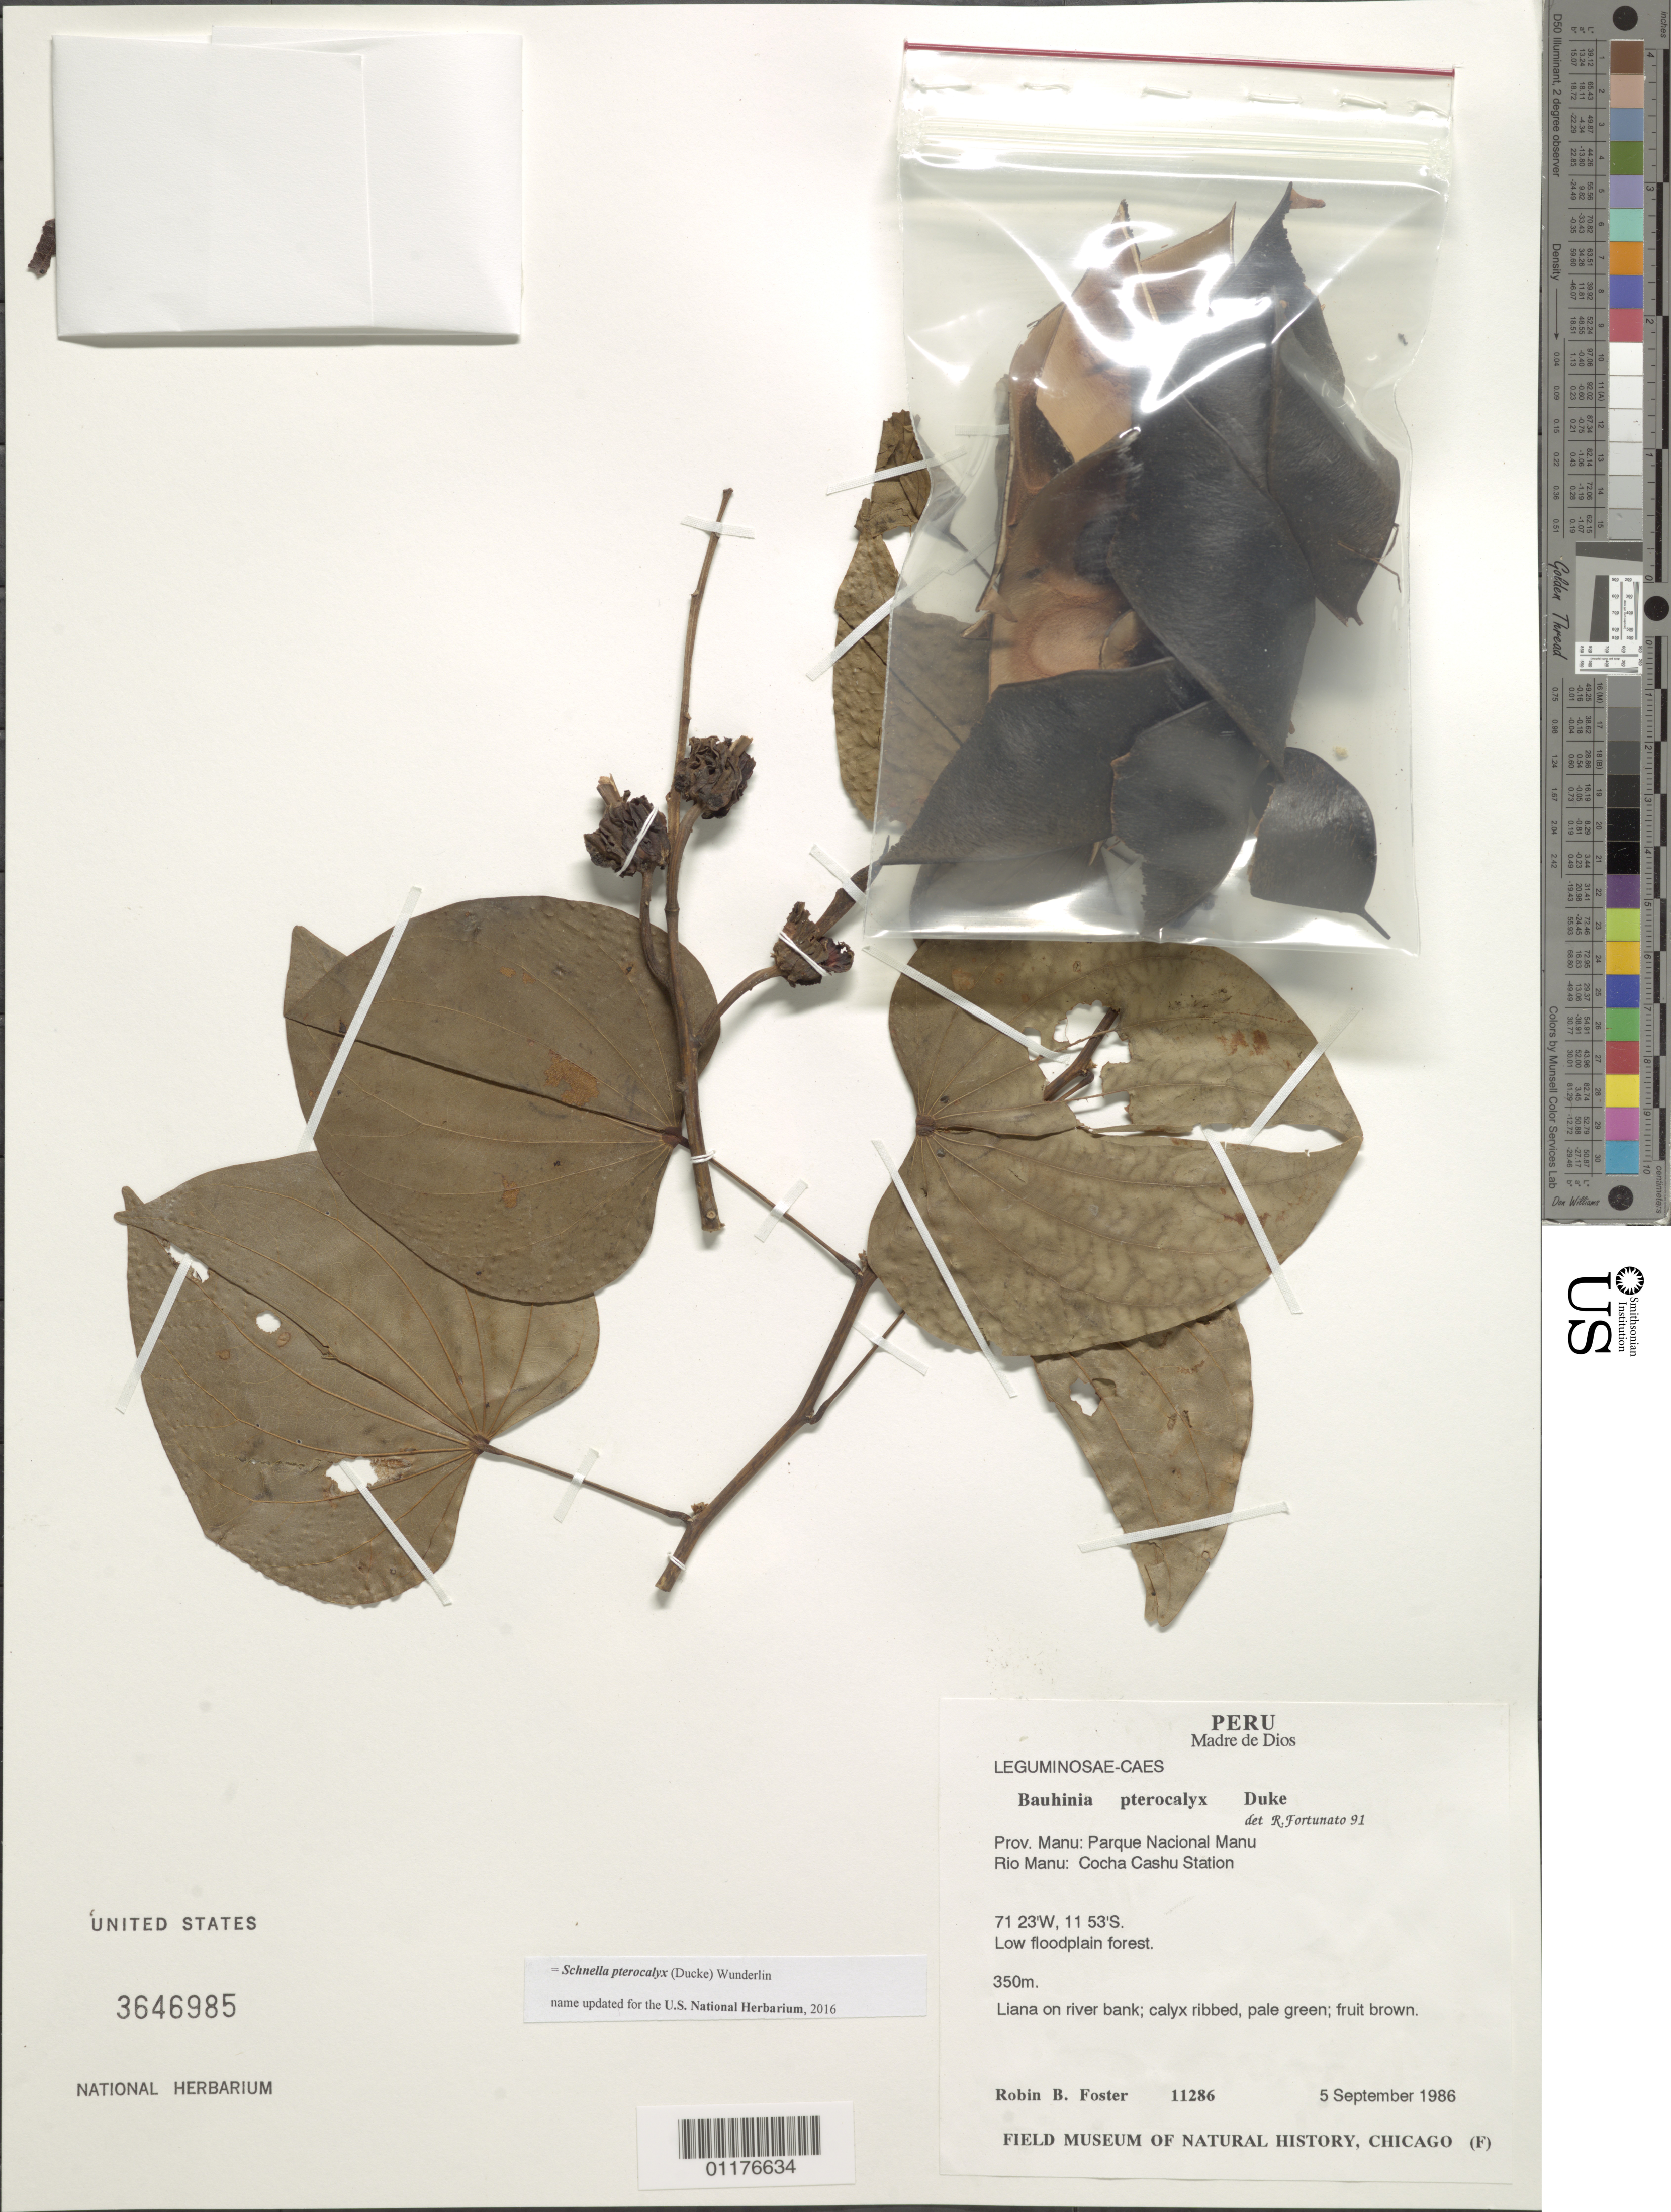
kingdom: Plantae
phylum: Tracheophyta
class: Magnoliopsida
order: Fabales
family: Fabaceae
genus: Schnella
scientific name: Schnella pterocalyx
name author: (Ducke) Wunderlin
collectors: R. B. Foster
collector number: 11286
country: Peru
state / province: Madre de Dios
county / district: Manú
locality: Parque Nacional Manu Rio Manu, Cocha Cashu Station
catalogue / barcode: US 3646985